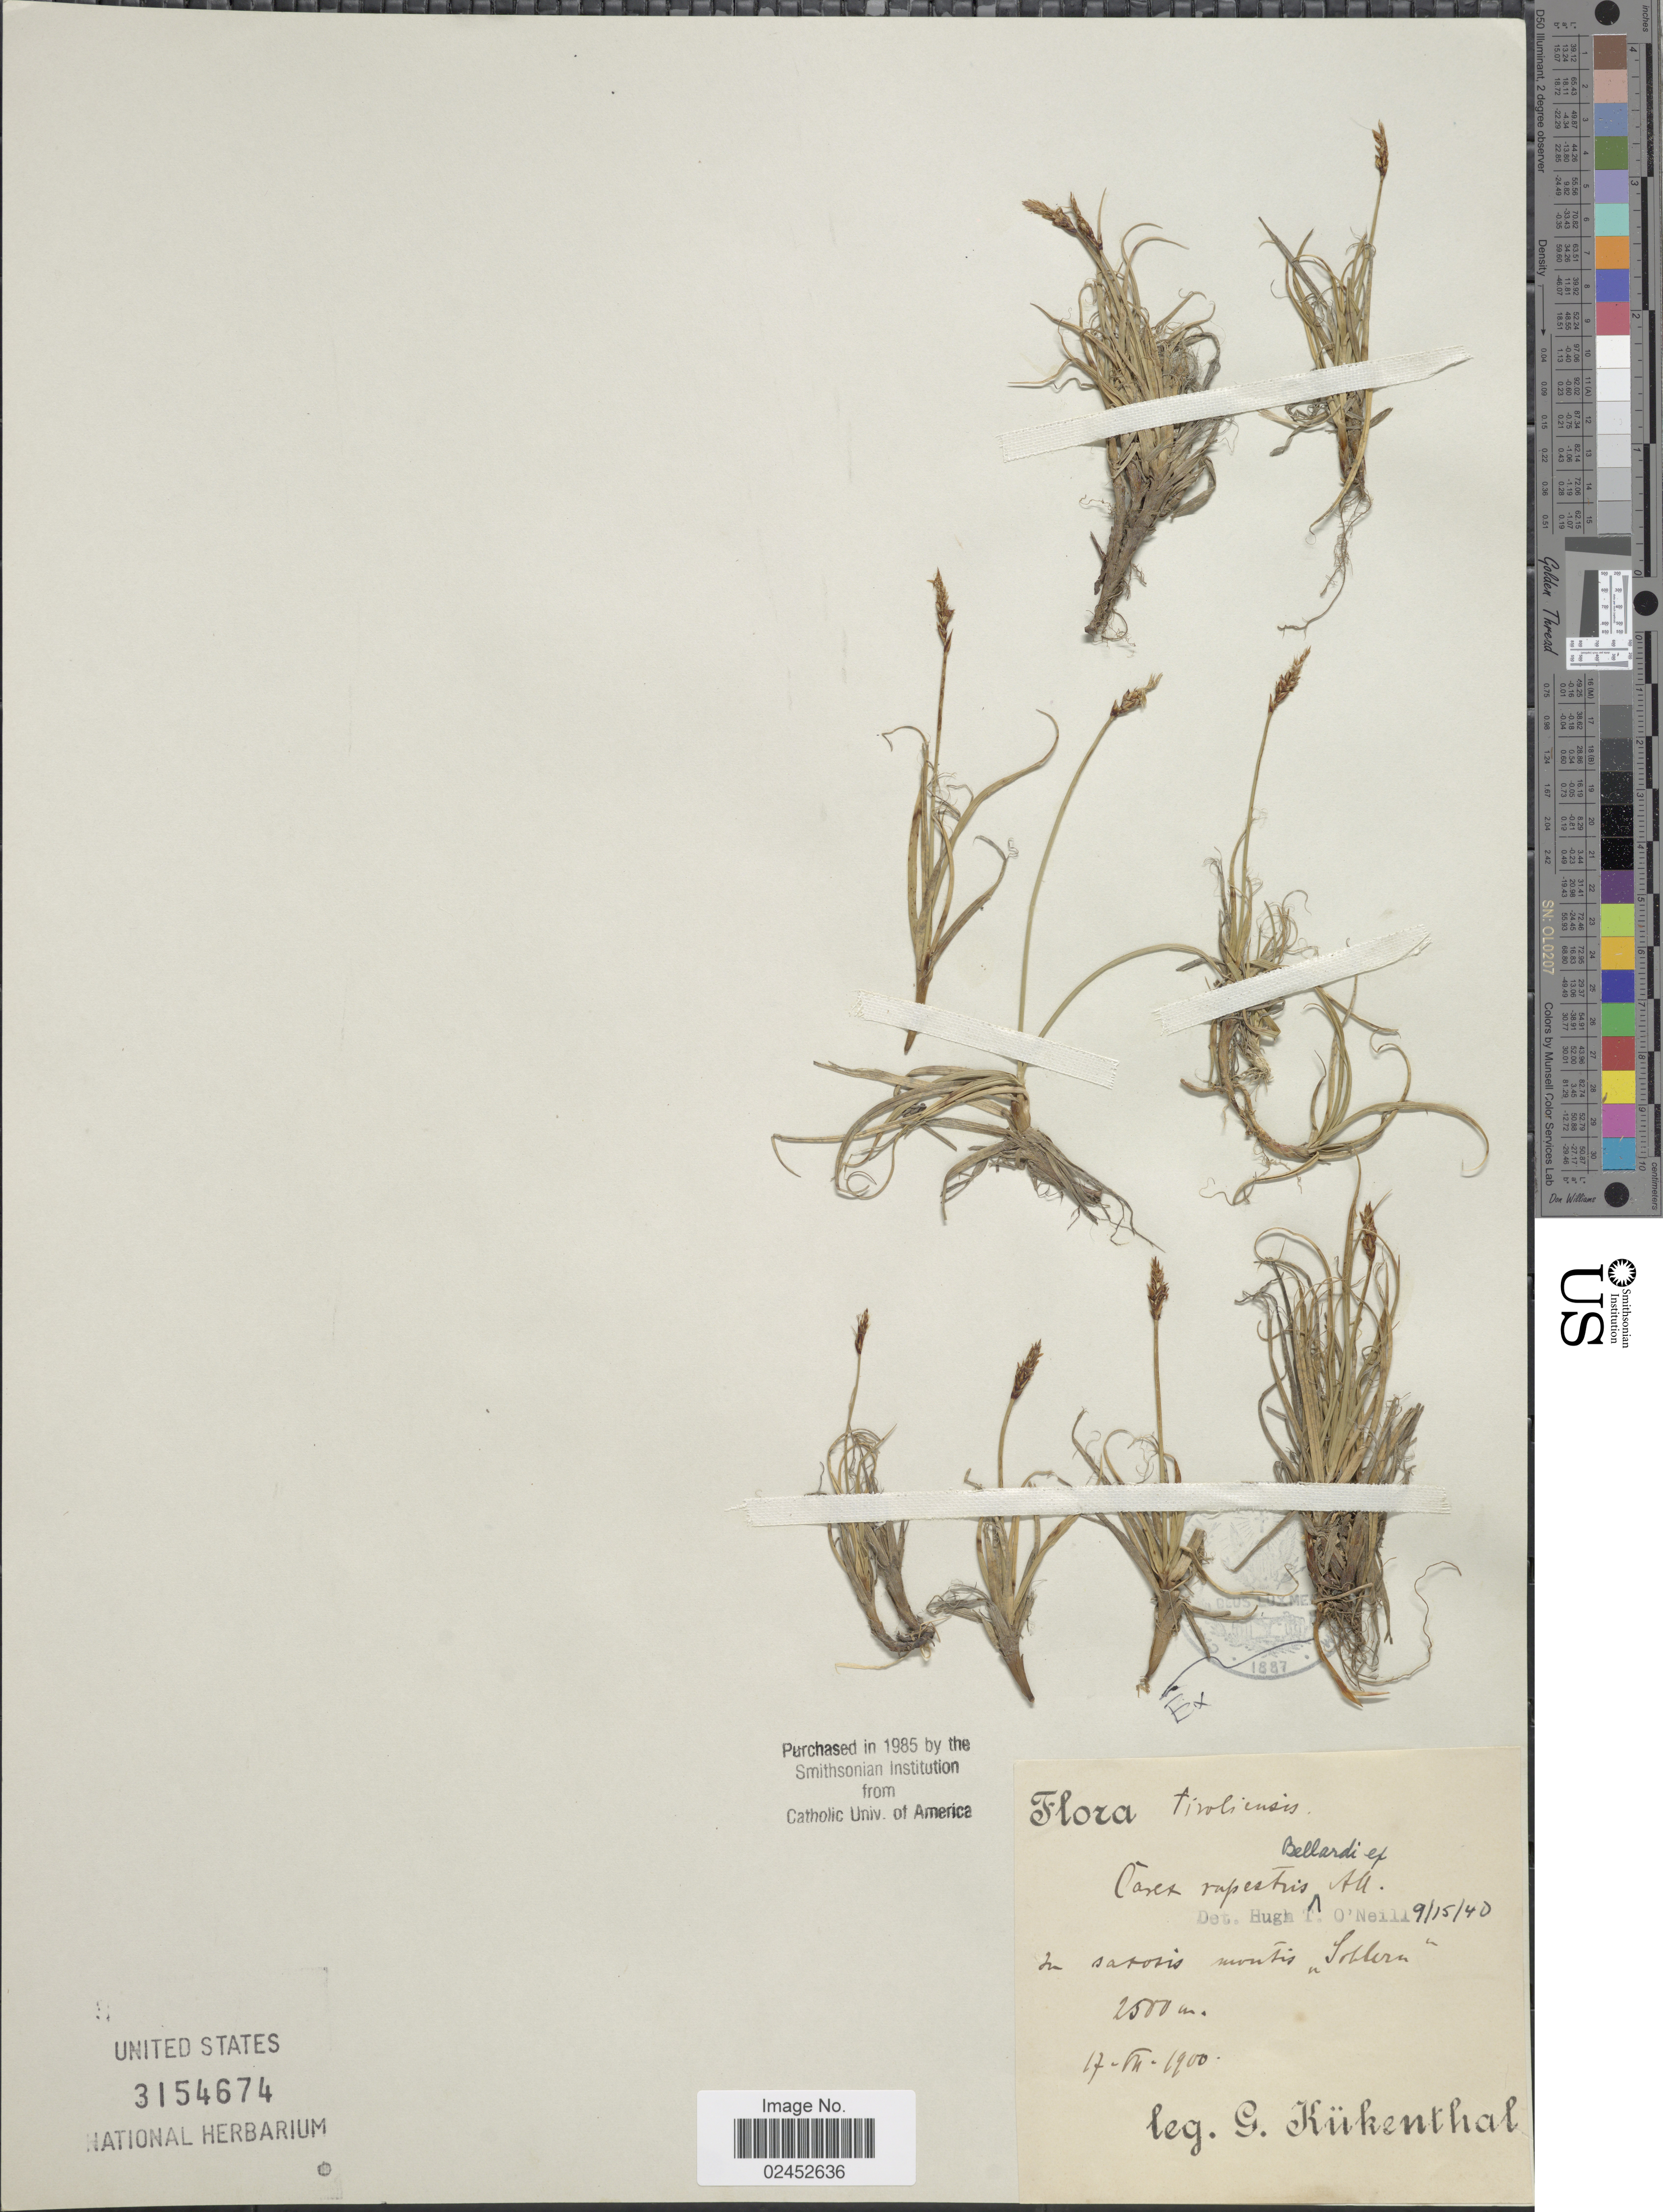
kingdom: Plantae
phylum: Tracheophyta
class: Liliopsida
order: Poales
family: Cyperaceae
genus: Carex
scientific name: Carex rupestris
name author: All.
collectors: G. Kükenthal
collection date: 1900-07-17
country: Austria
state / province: Tirol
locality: Tirolensis, in saxosis montis "Soblern". [interpreted]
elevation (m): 2500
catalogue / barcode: US 3154674